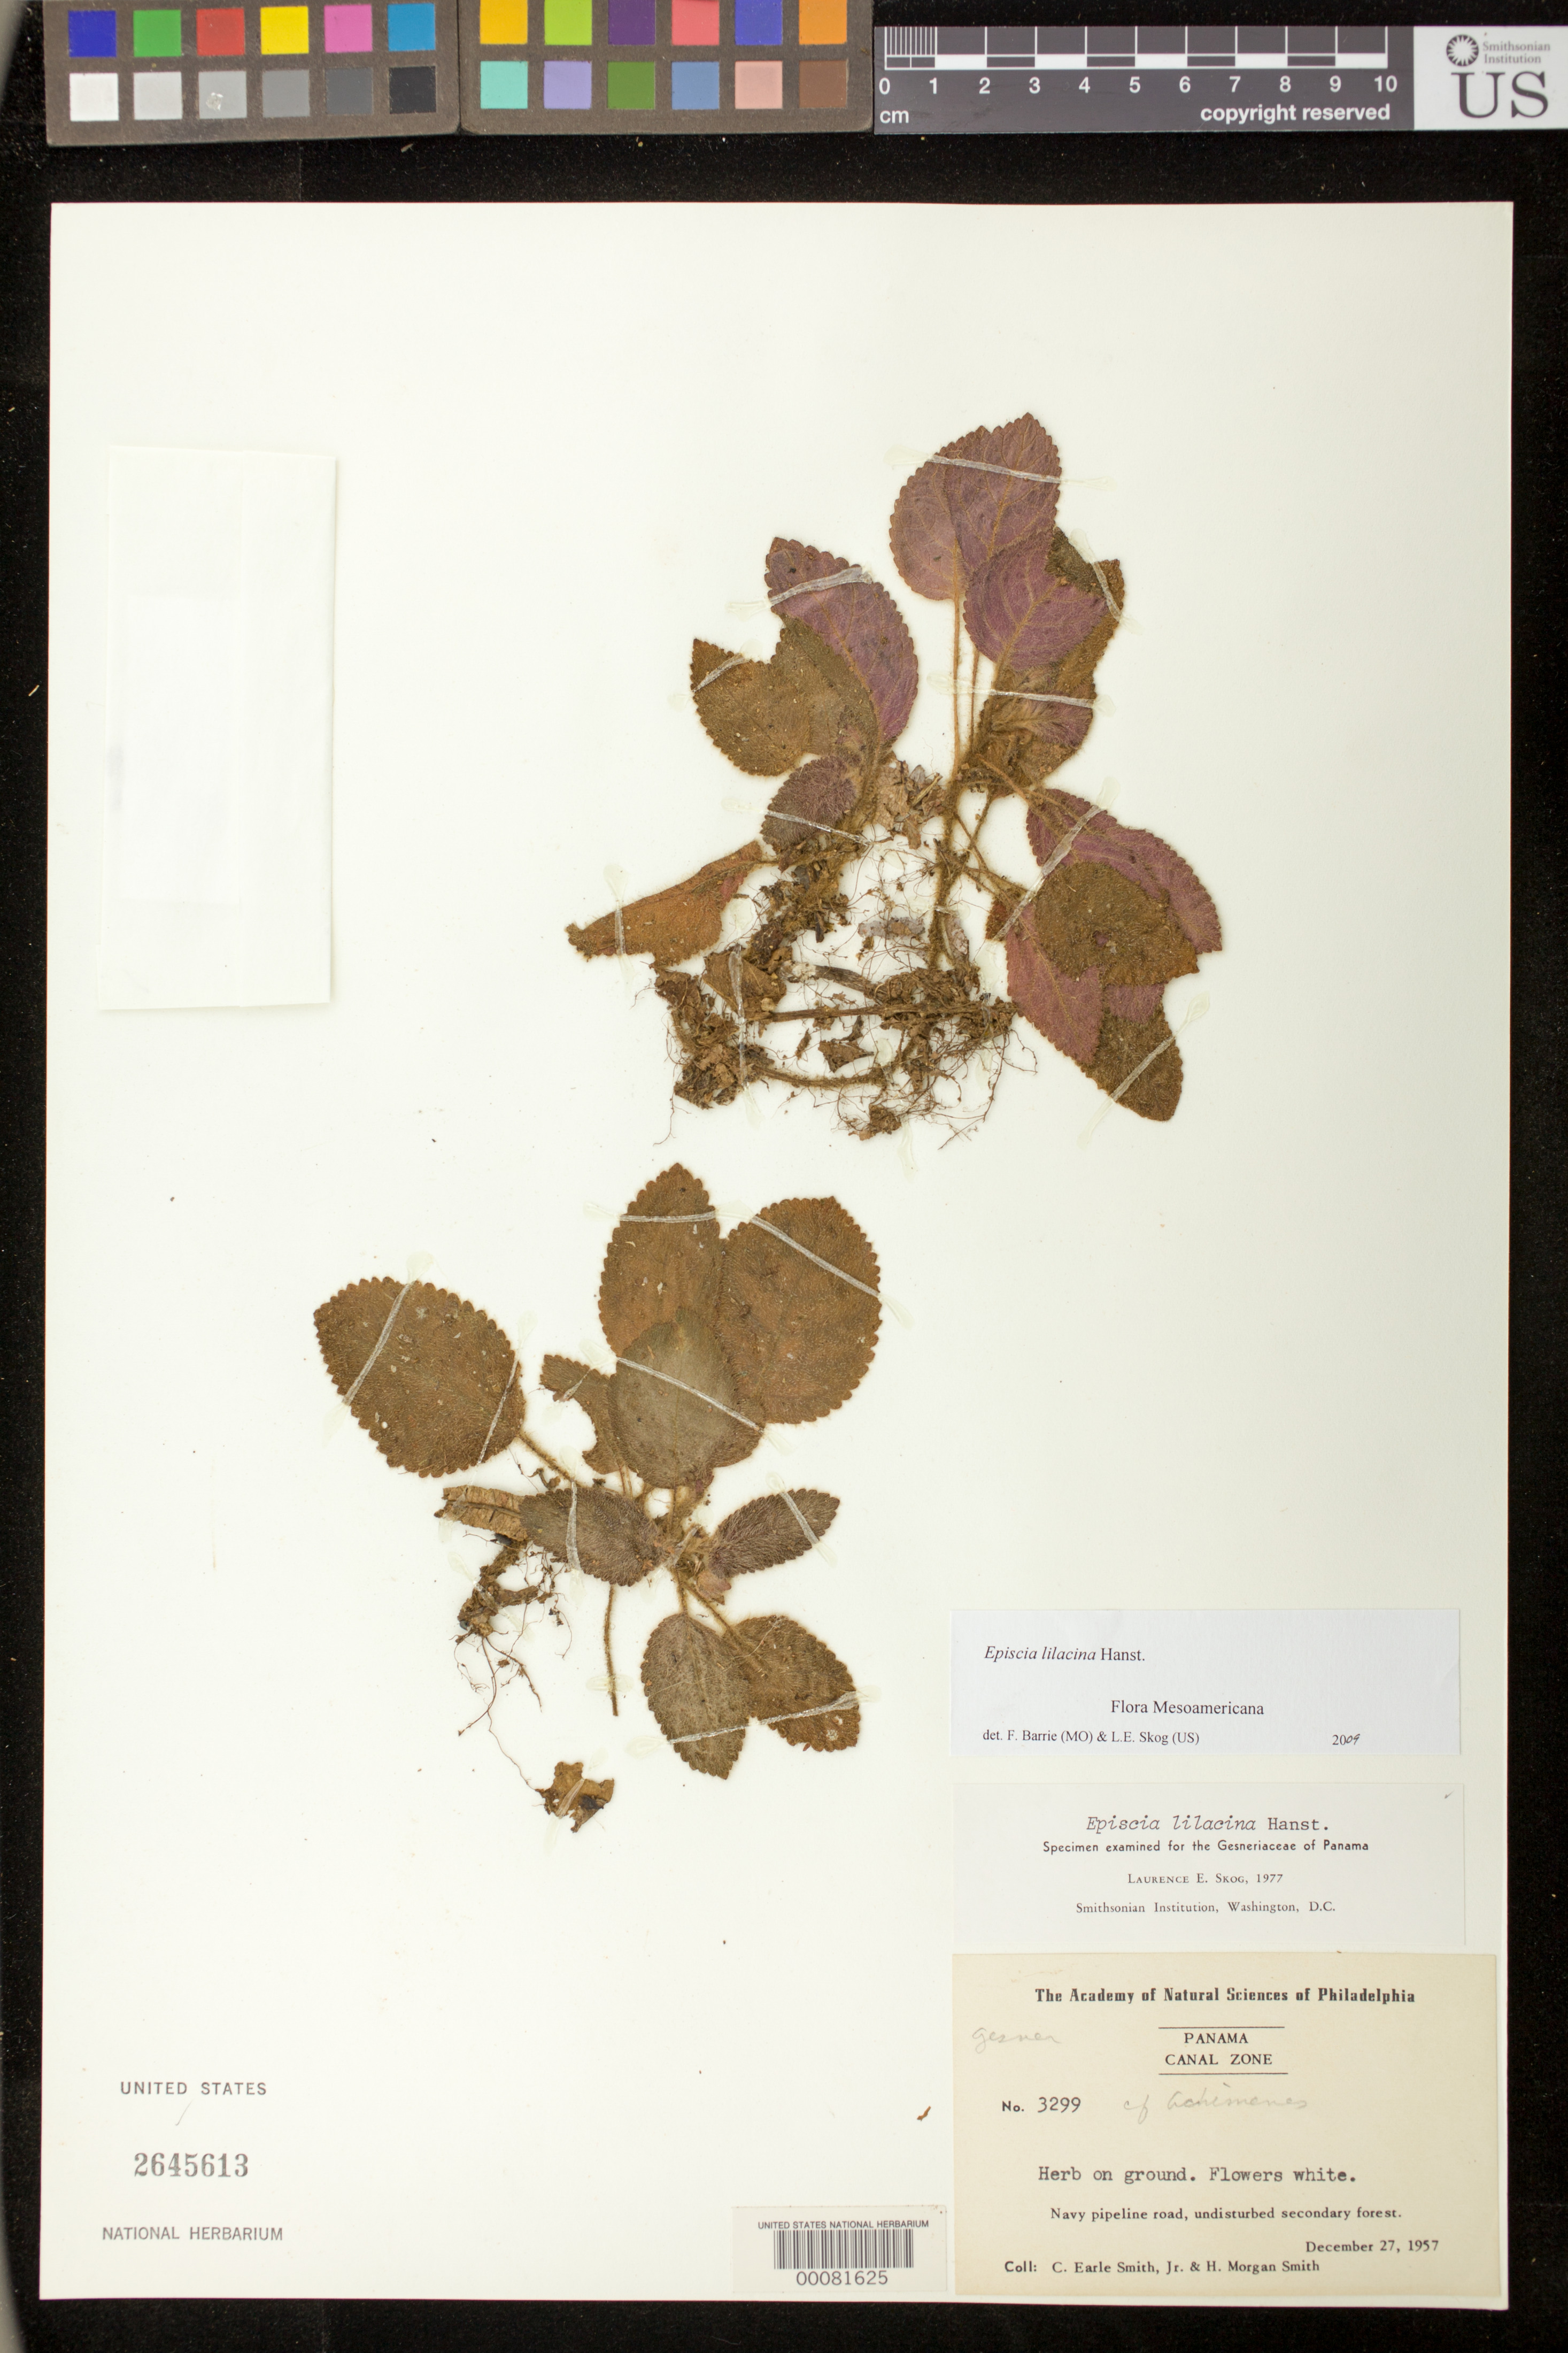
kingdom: Plantae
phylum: Tracheophyta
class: Magnoliopsida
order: Lamiales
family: Gesneriaceae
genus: Episcia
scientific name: Episcia lilacina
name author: Hanst.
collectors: C. E. Smith Jr. & H. M. Smith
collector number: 3299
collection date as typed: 27 Dec 1957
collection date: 1957-12-27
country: Panama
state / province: Colón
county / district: Canal Zone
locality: Navy pipeline road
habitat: Undisturbed secondary forest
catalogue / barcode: US 2645613